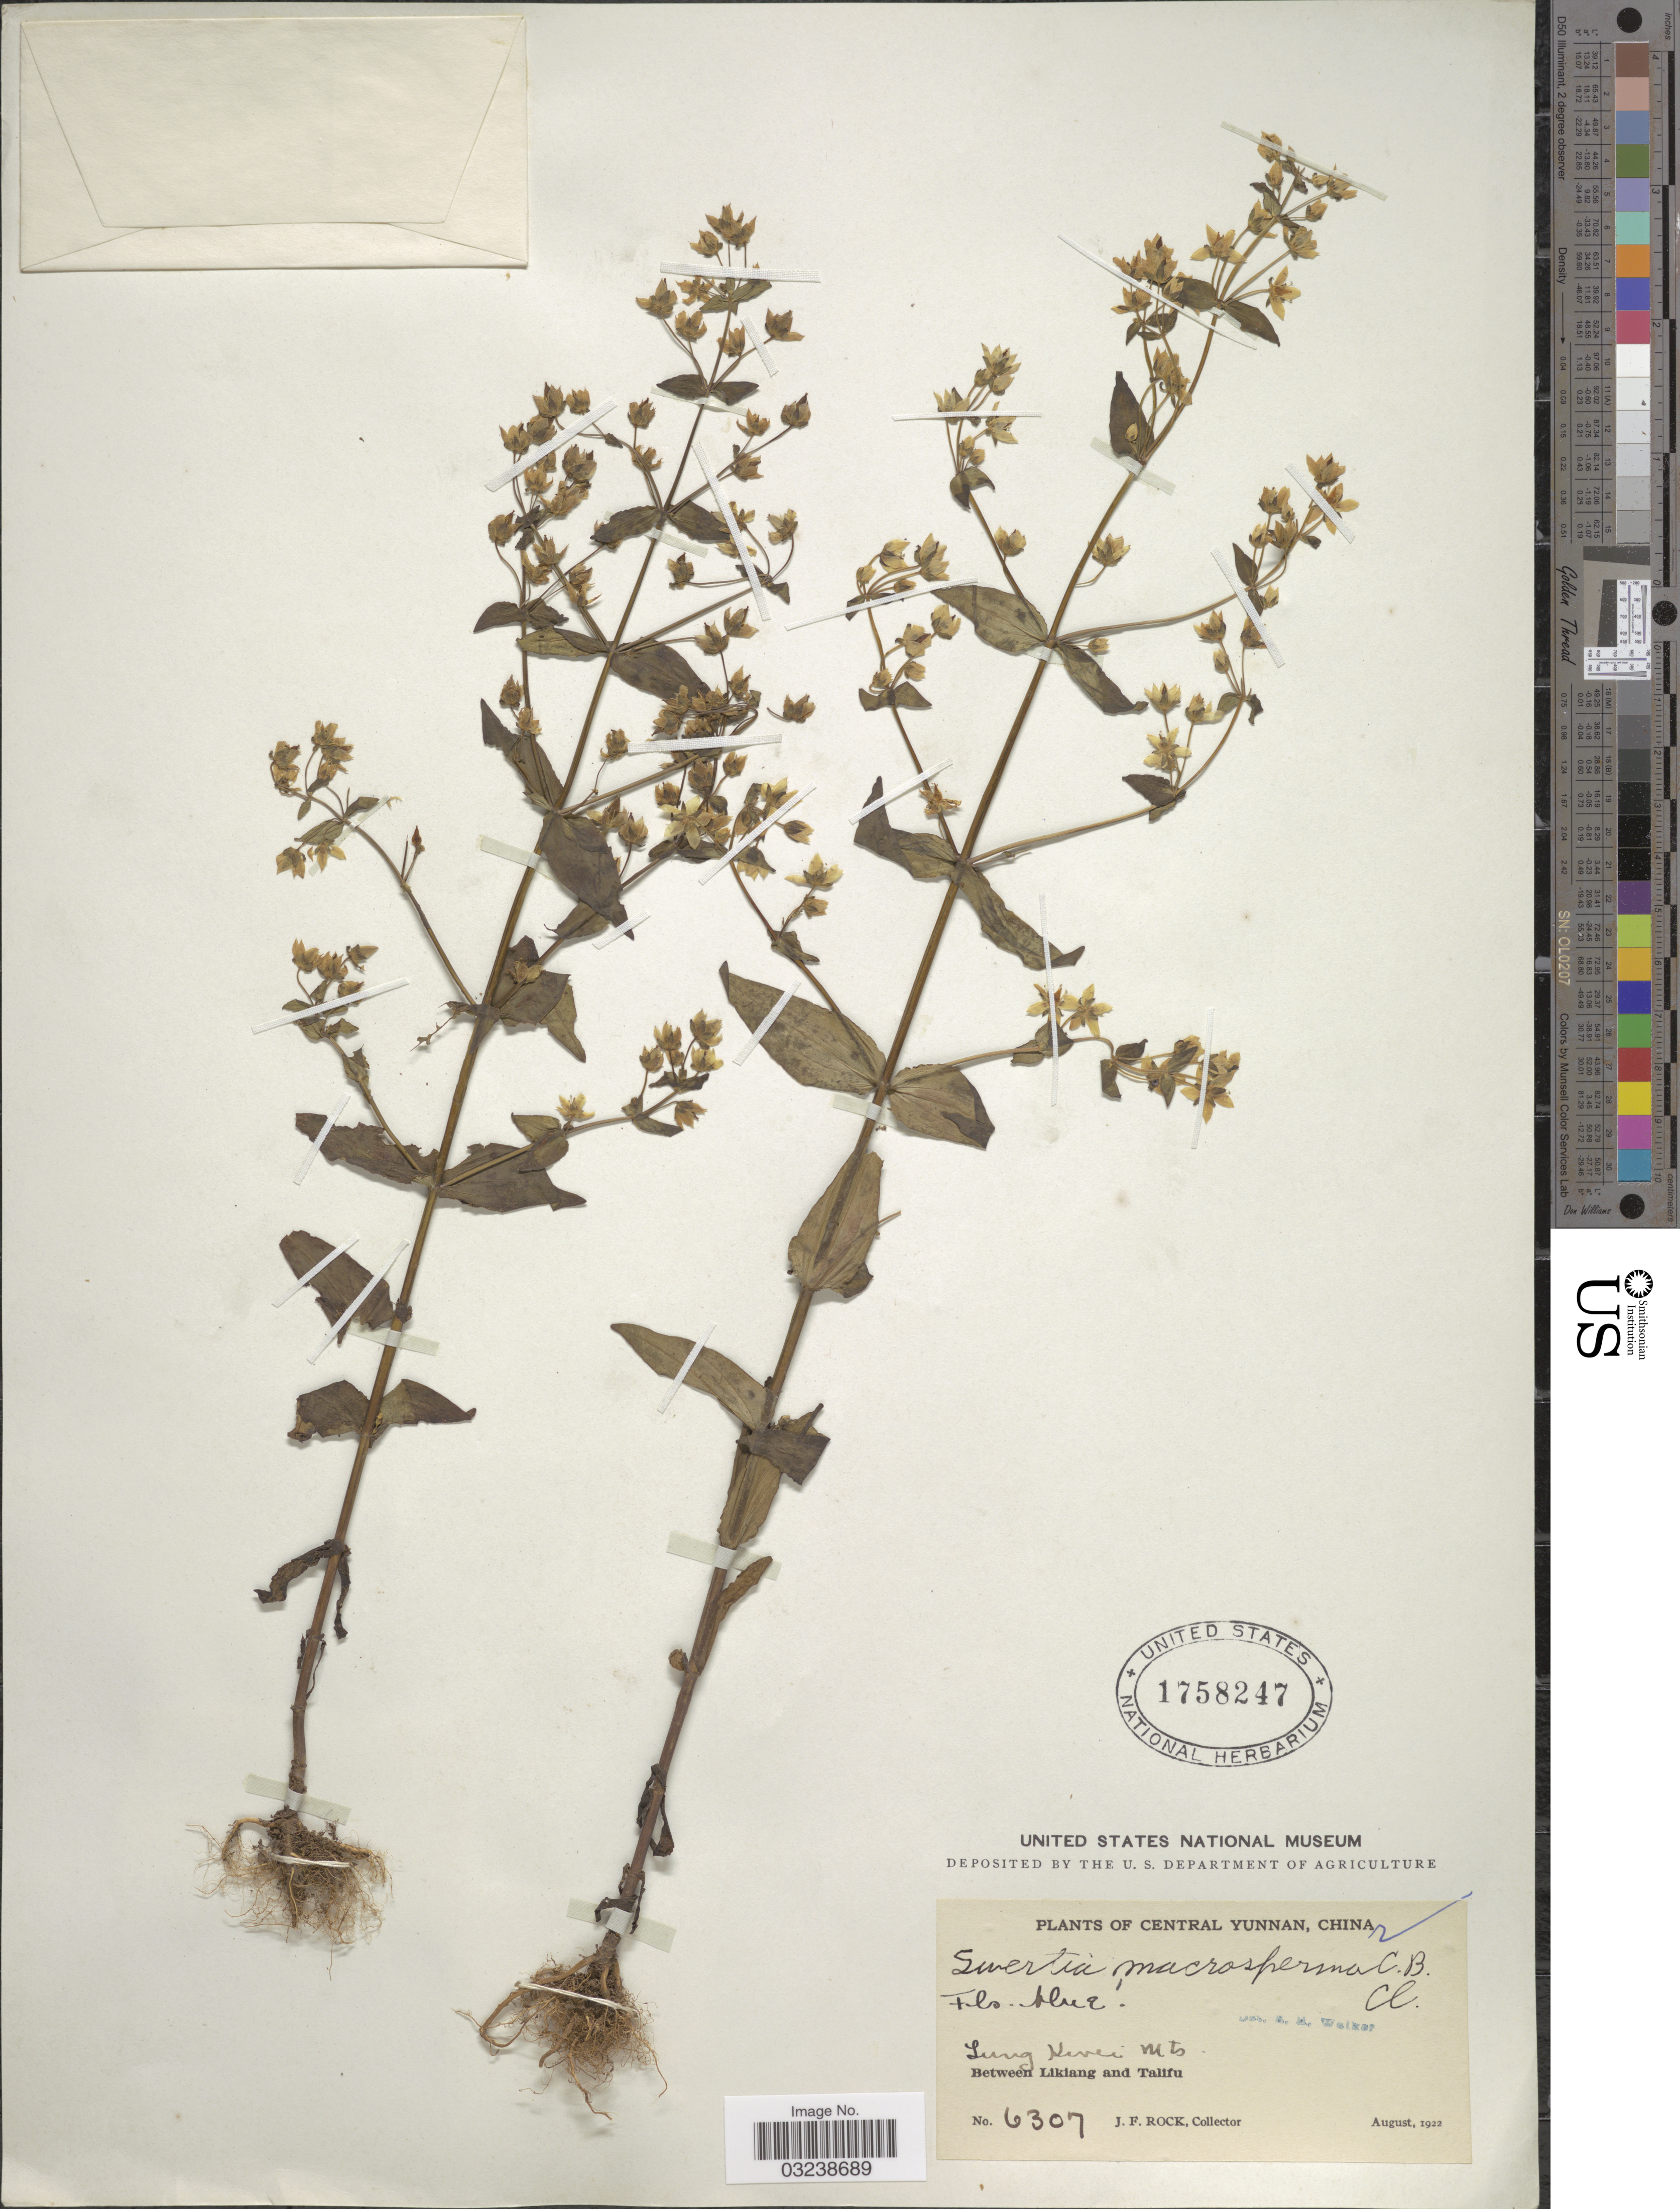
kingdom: Plantae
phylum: Tracheophyta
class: Magnoliopsida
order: Gentianales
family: Gentianaceae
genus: Swertia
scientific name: Swertia macrosperma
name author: (C.B. Clarke) C.B. Clarke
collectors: J. Rock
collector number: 6307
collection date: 1922-08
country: China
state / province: Yunnan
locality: Central Yunnan. Lung Kwei Mts. Between Likiang and Talifu.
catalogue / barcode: US 1758247